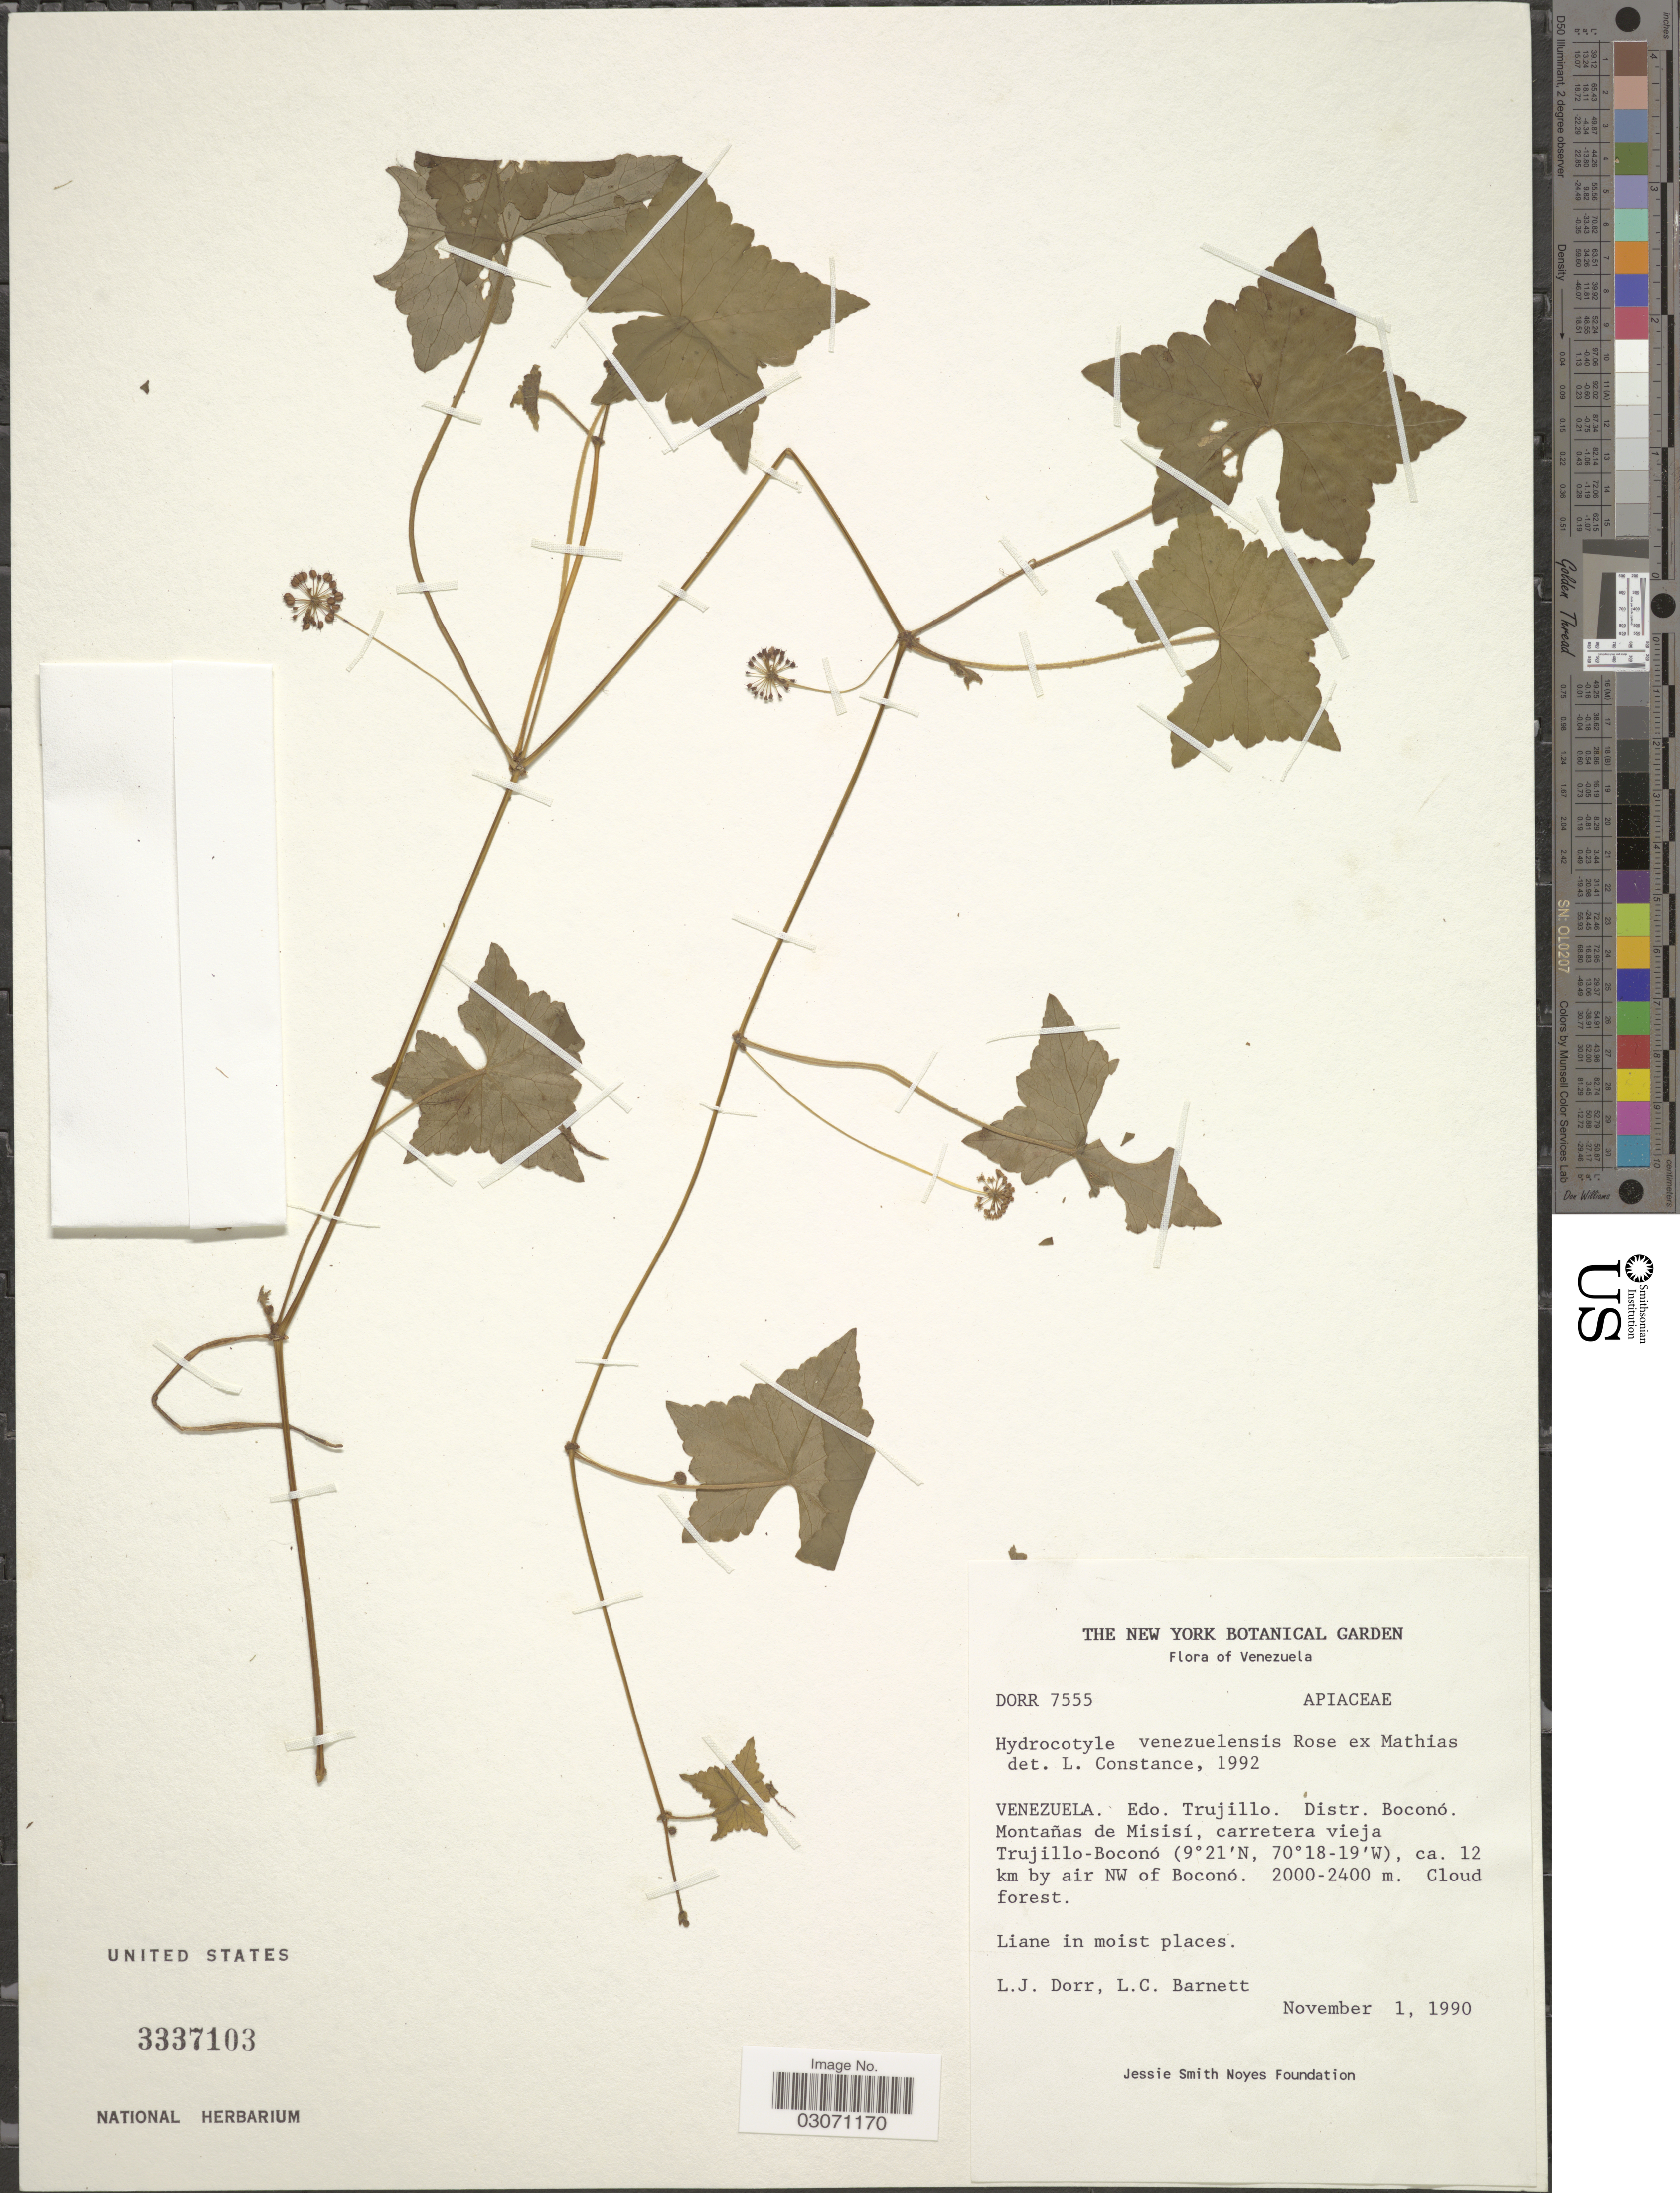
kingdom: Plantae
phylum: Tracheophyta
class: Magnoliopsida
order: Apiales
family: Araliaceae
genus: Hydrocotyle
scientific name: Hydrocotyle venezuelensis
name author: Rose ex Mathias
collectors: L. J. Dorr & L. C. Barnett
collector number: Dorr 7555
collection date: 1990-11-01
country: Venezuela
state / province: Trujillo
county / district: Boconó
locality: Montañas de Misisi, carretera vieja Trujillo-Boconó, ca. 12 km by air NW of Boconó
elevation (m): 2000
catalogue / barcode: US 3337103